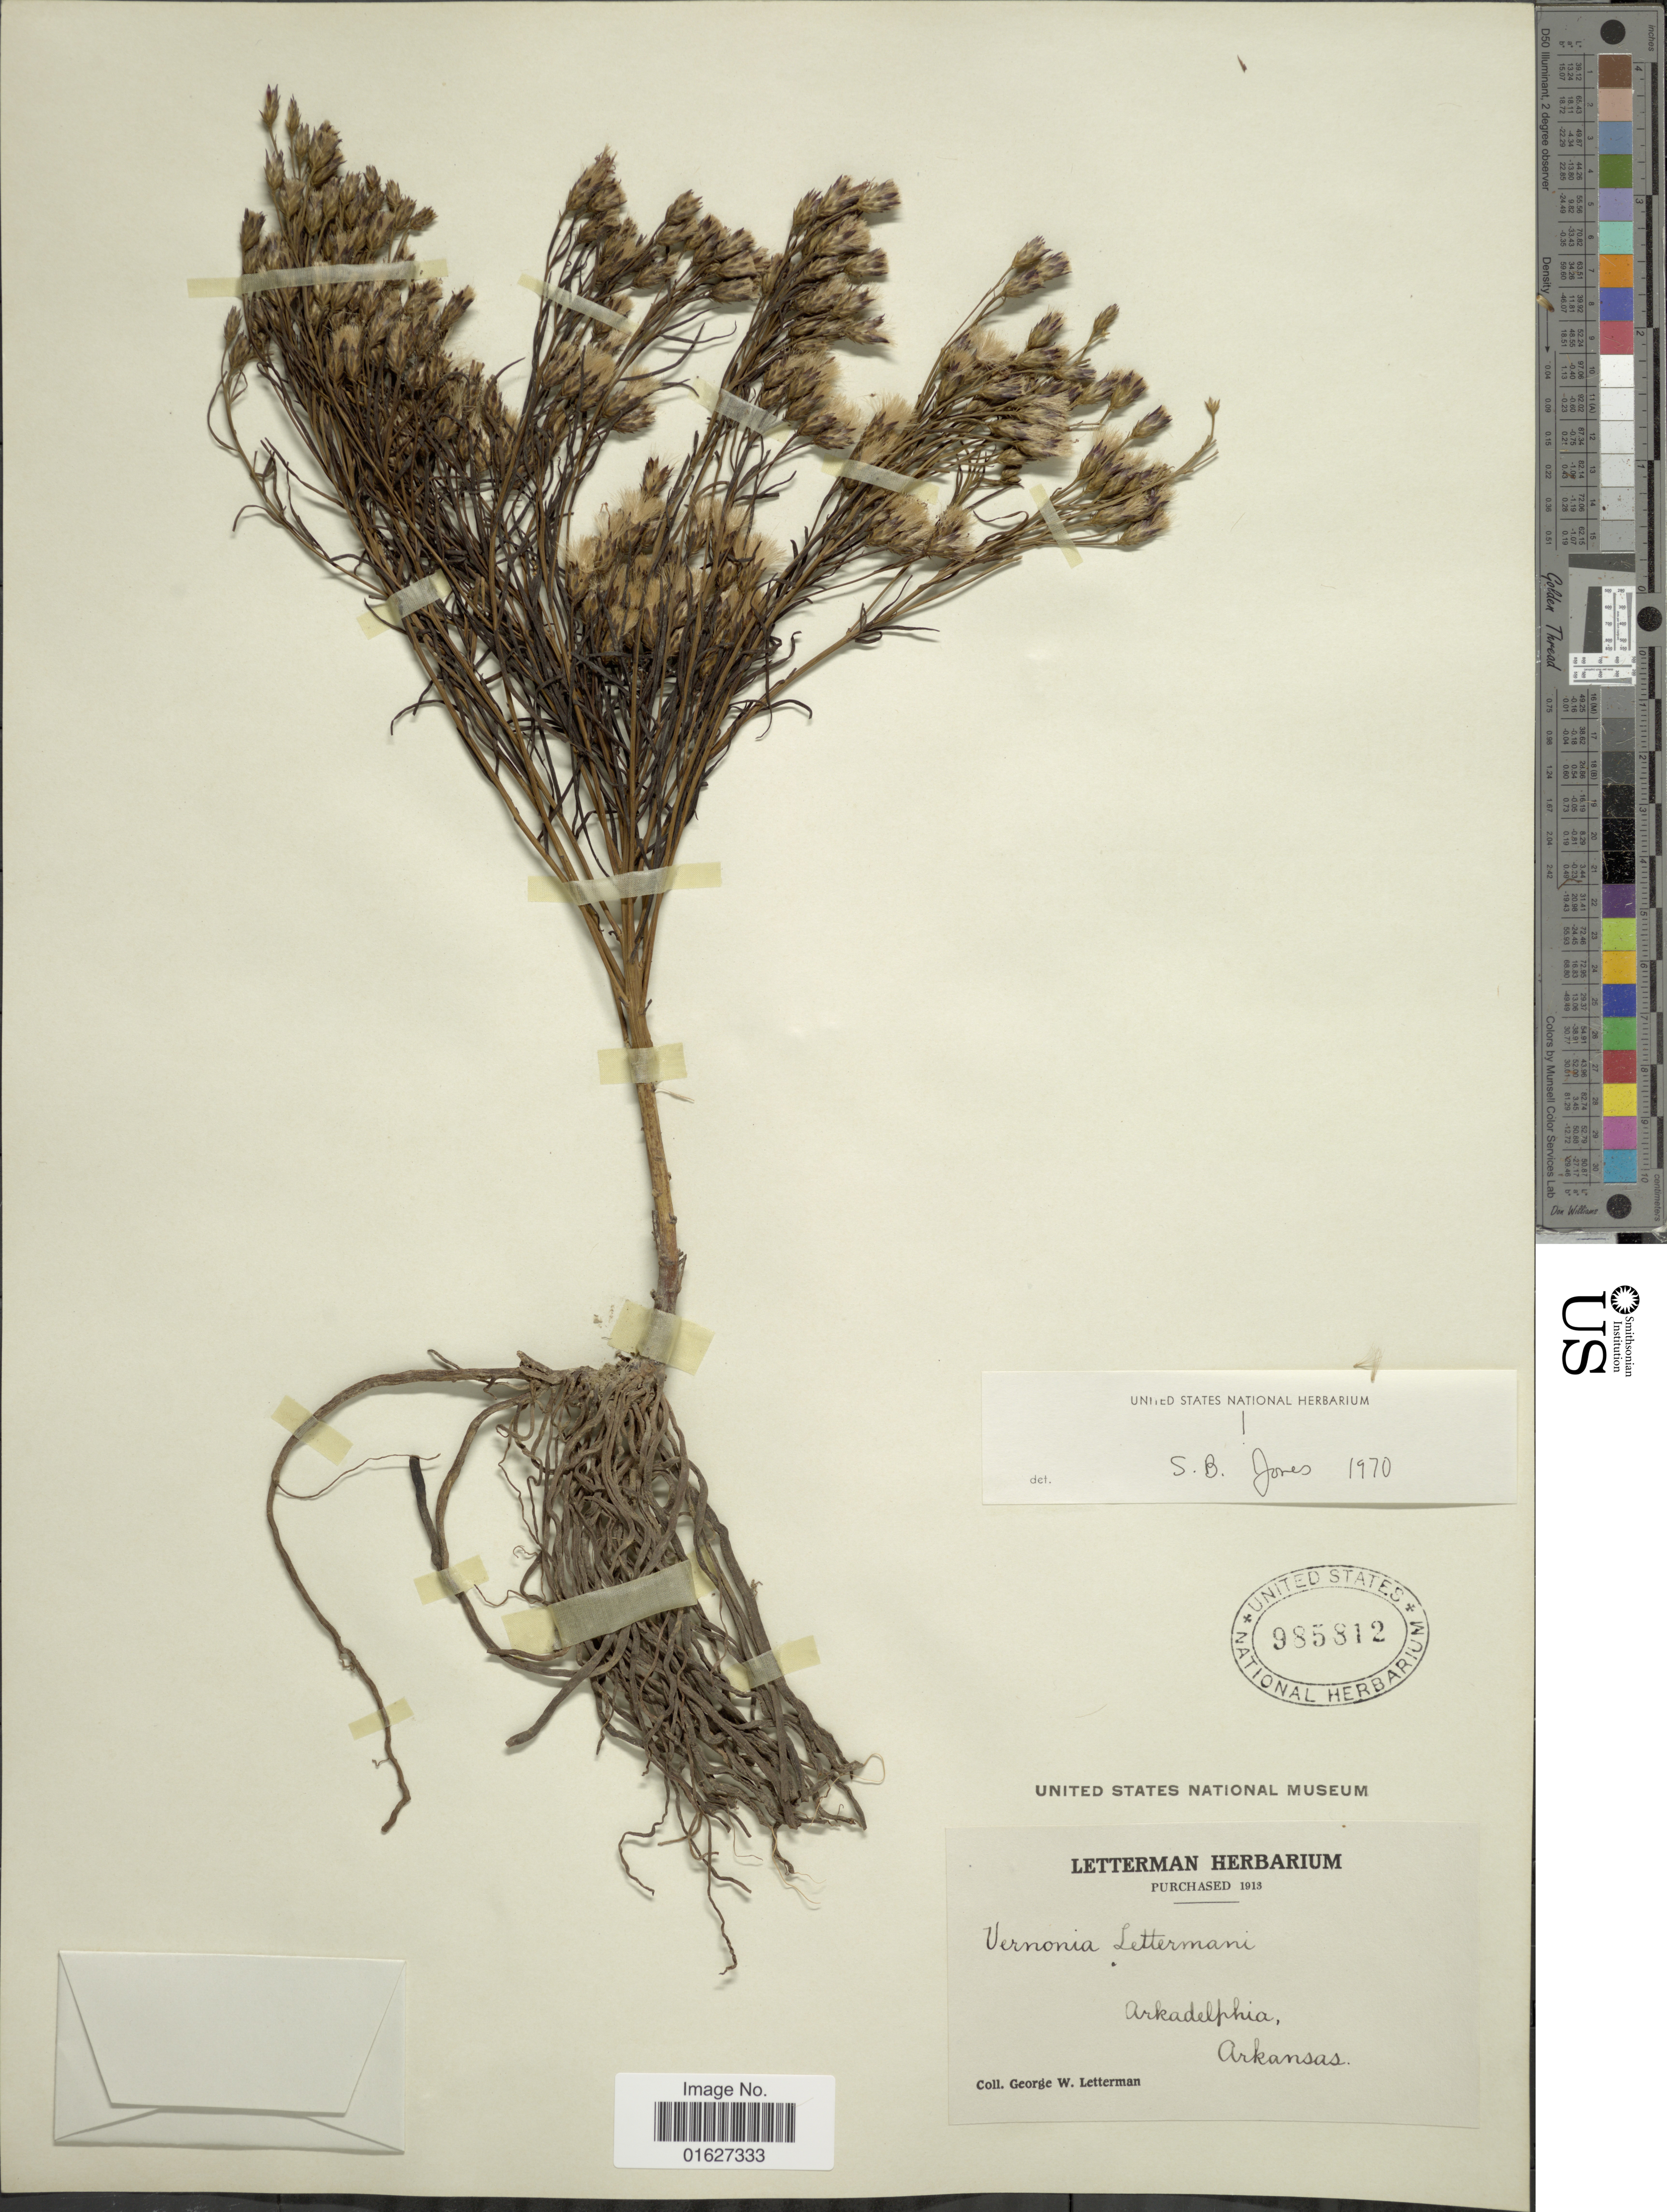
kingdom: Plantae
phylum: Tracheophyta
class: Magnoliopsida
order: Asterales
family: Asteraceae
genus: Vernonia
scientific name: Vernonia lettermannii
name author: Engelm. ex A. Gray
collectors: G. W. Letterman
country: United States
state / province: Arkansas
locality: Arkadelphia. Arkansas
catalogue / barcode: US 985812